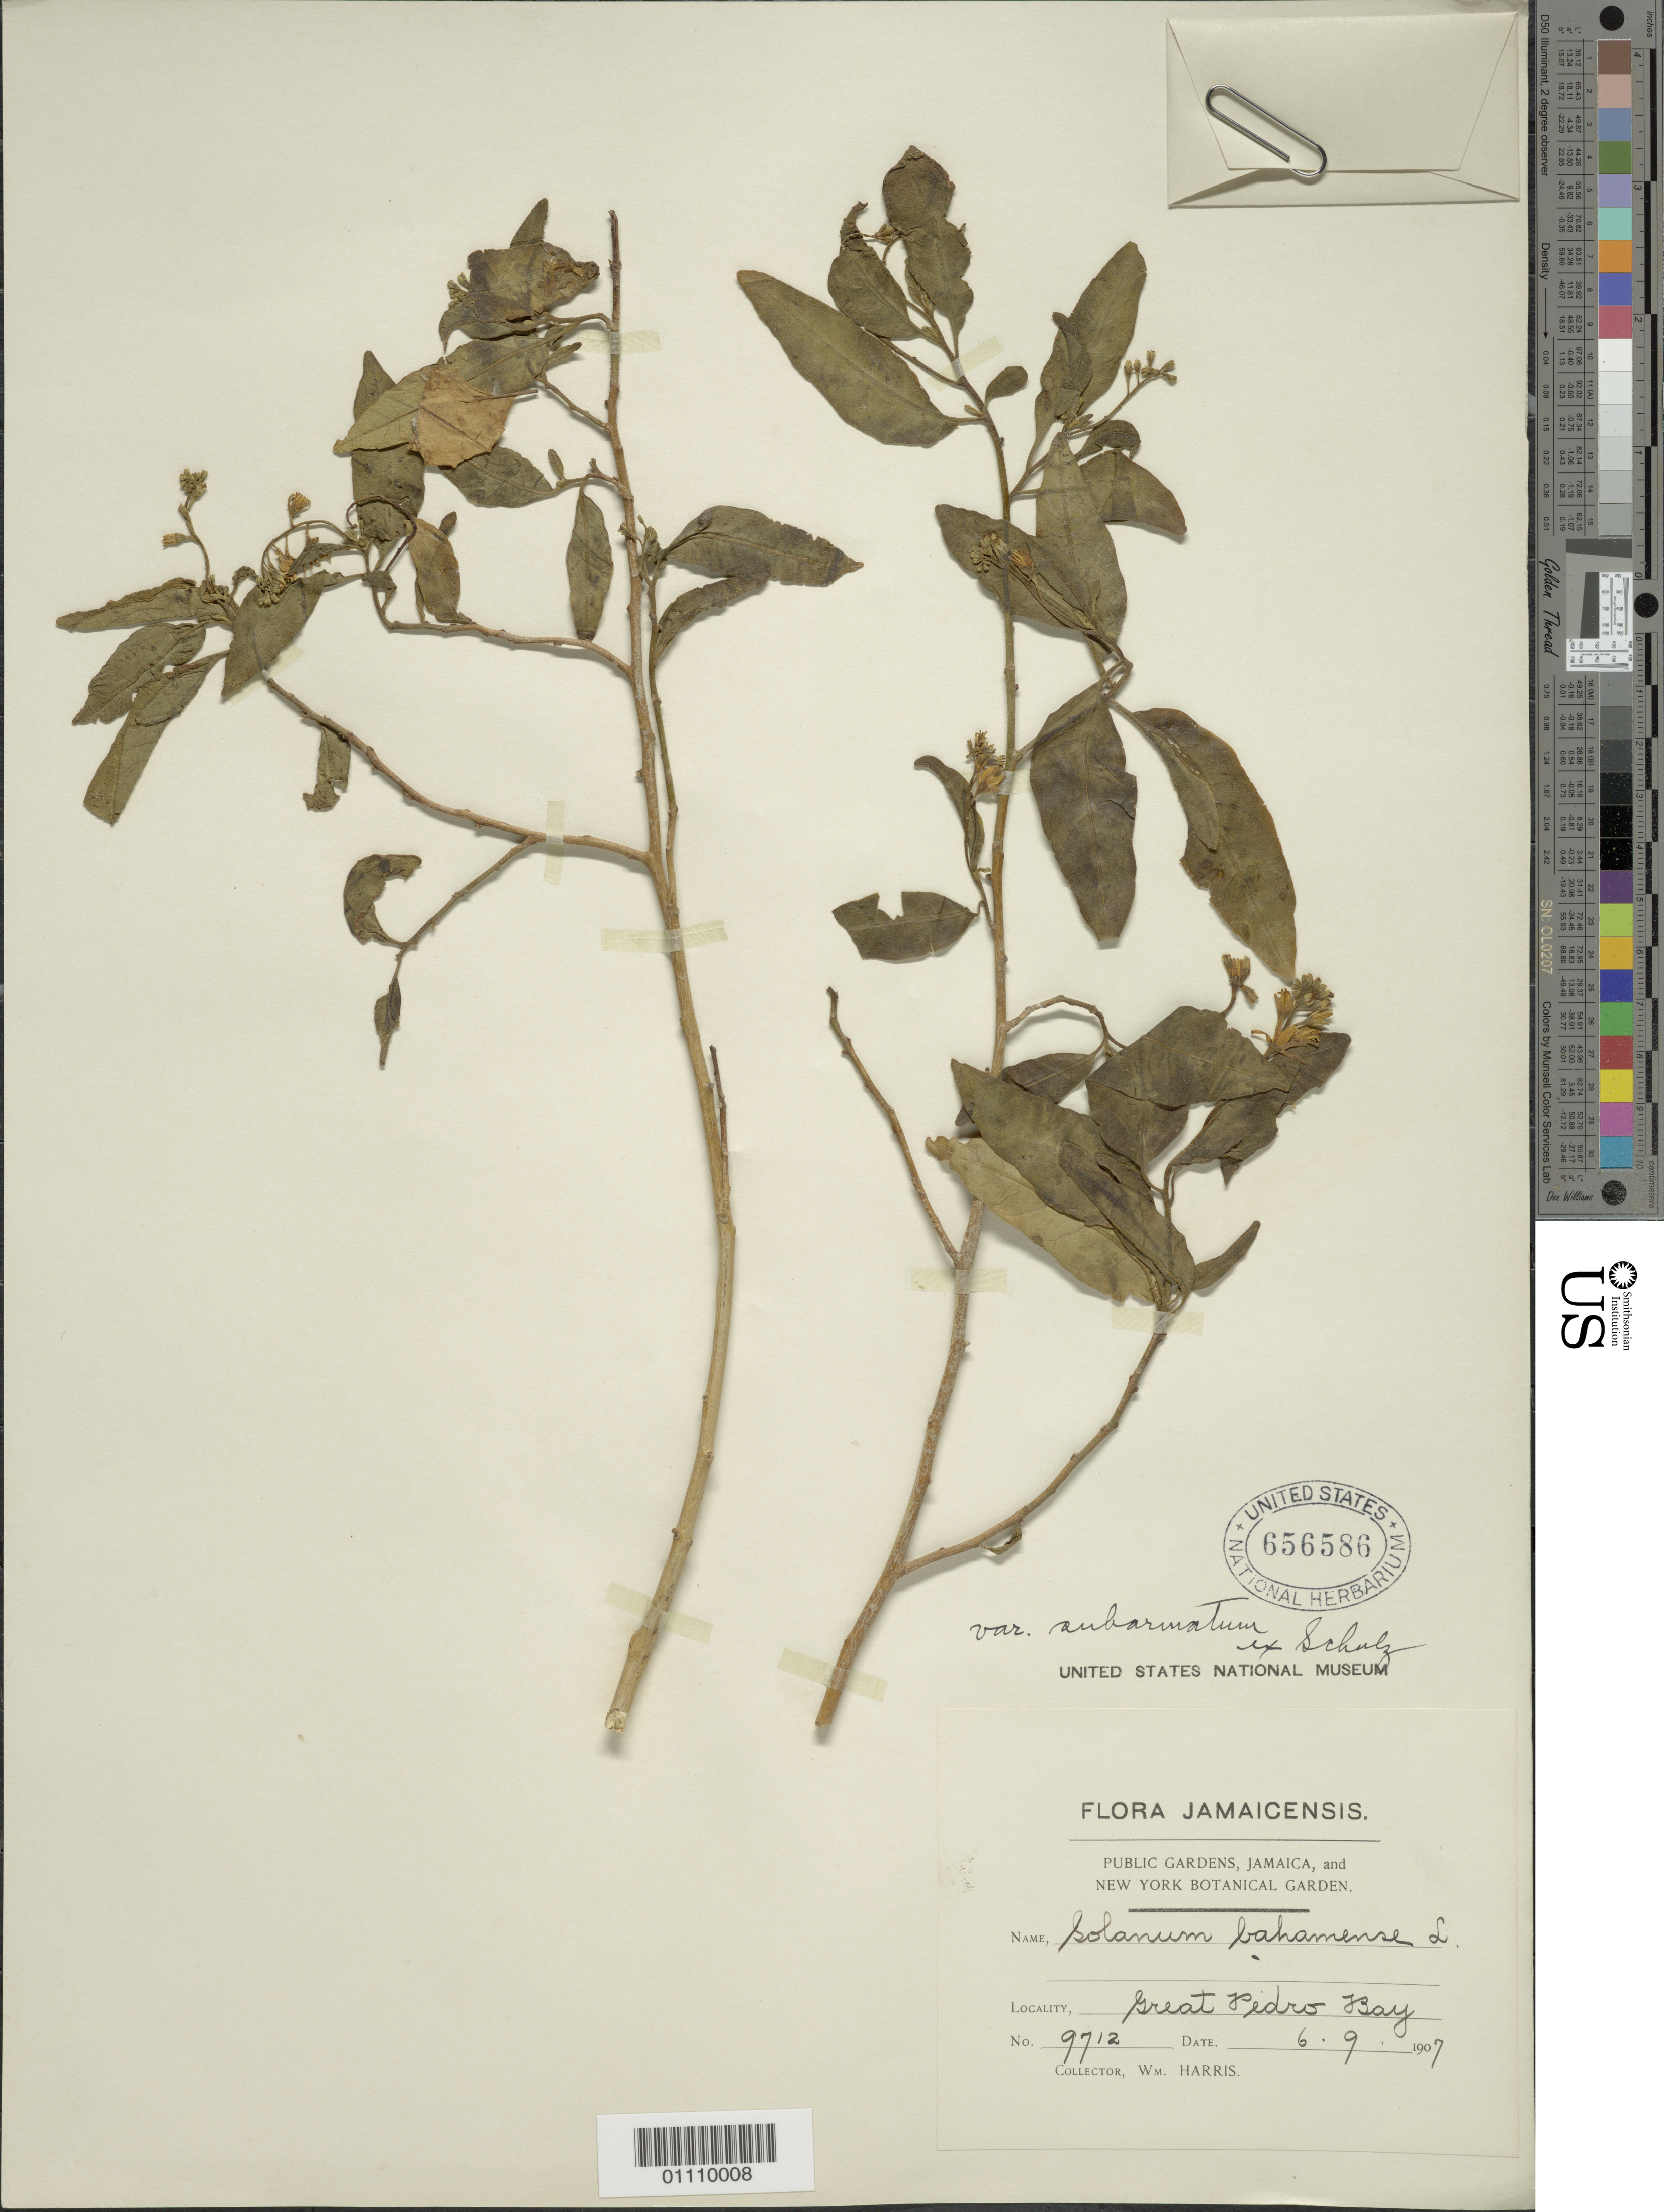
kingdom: Plantae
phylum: Tracheophyta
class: Magnoliopsida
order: Solanales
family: Solanaceae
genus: Solanum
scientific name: Solanum bahamense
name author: L.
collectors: W. Harris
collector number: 9712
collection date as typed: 06 Sep 1907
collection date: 1907-09-06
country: Jamaica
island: Jamaica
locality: Great Pedro Bay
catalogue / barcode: US 656586